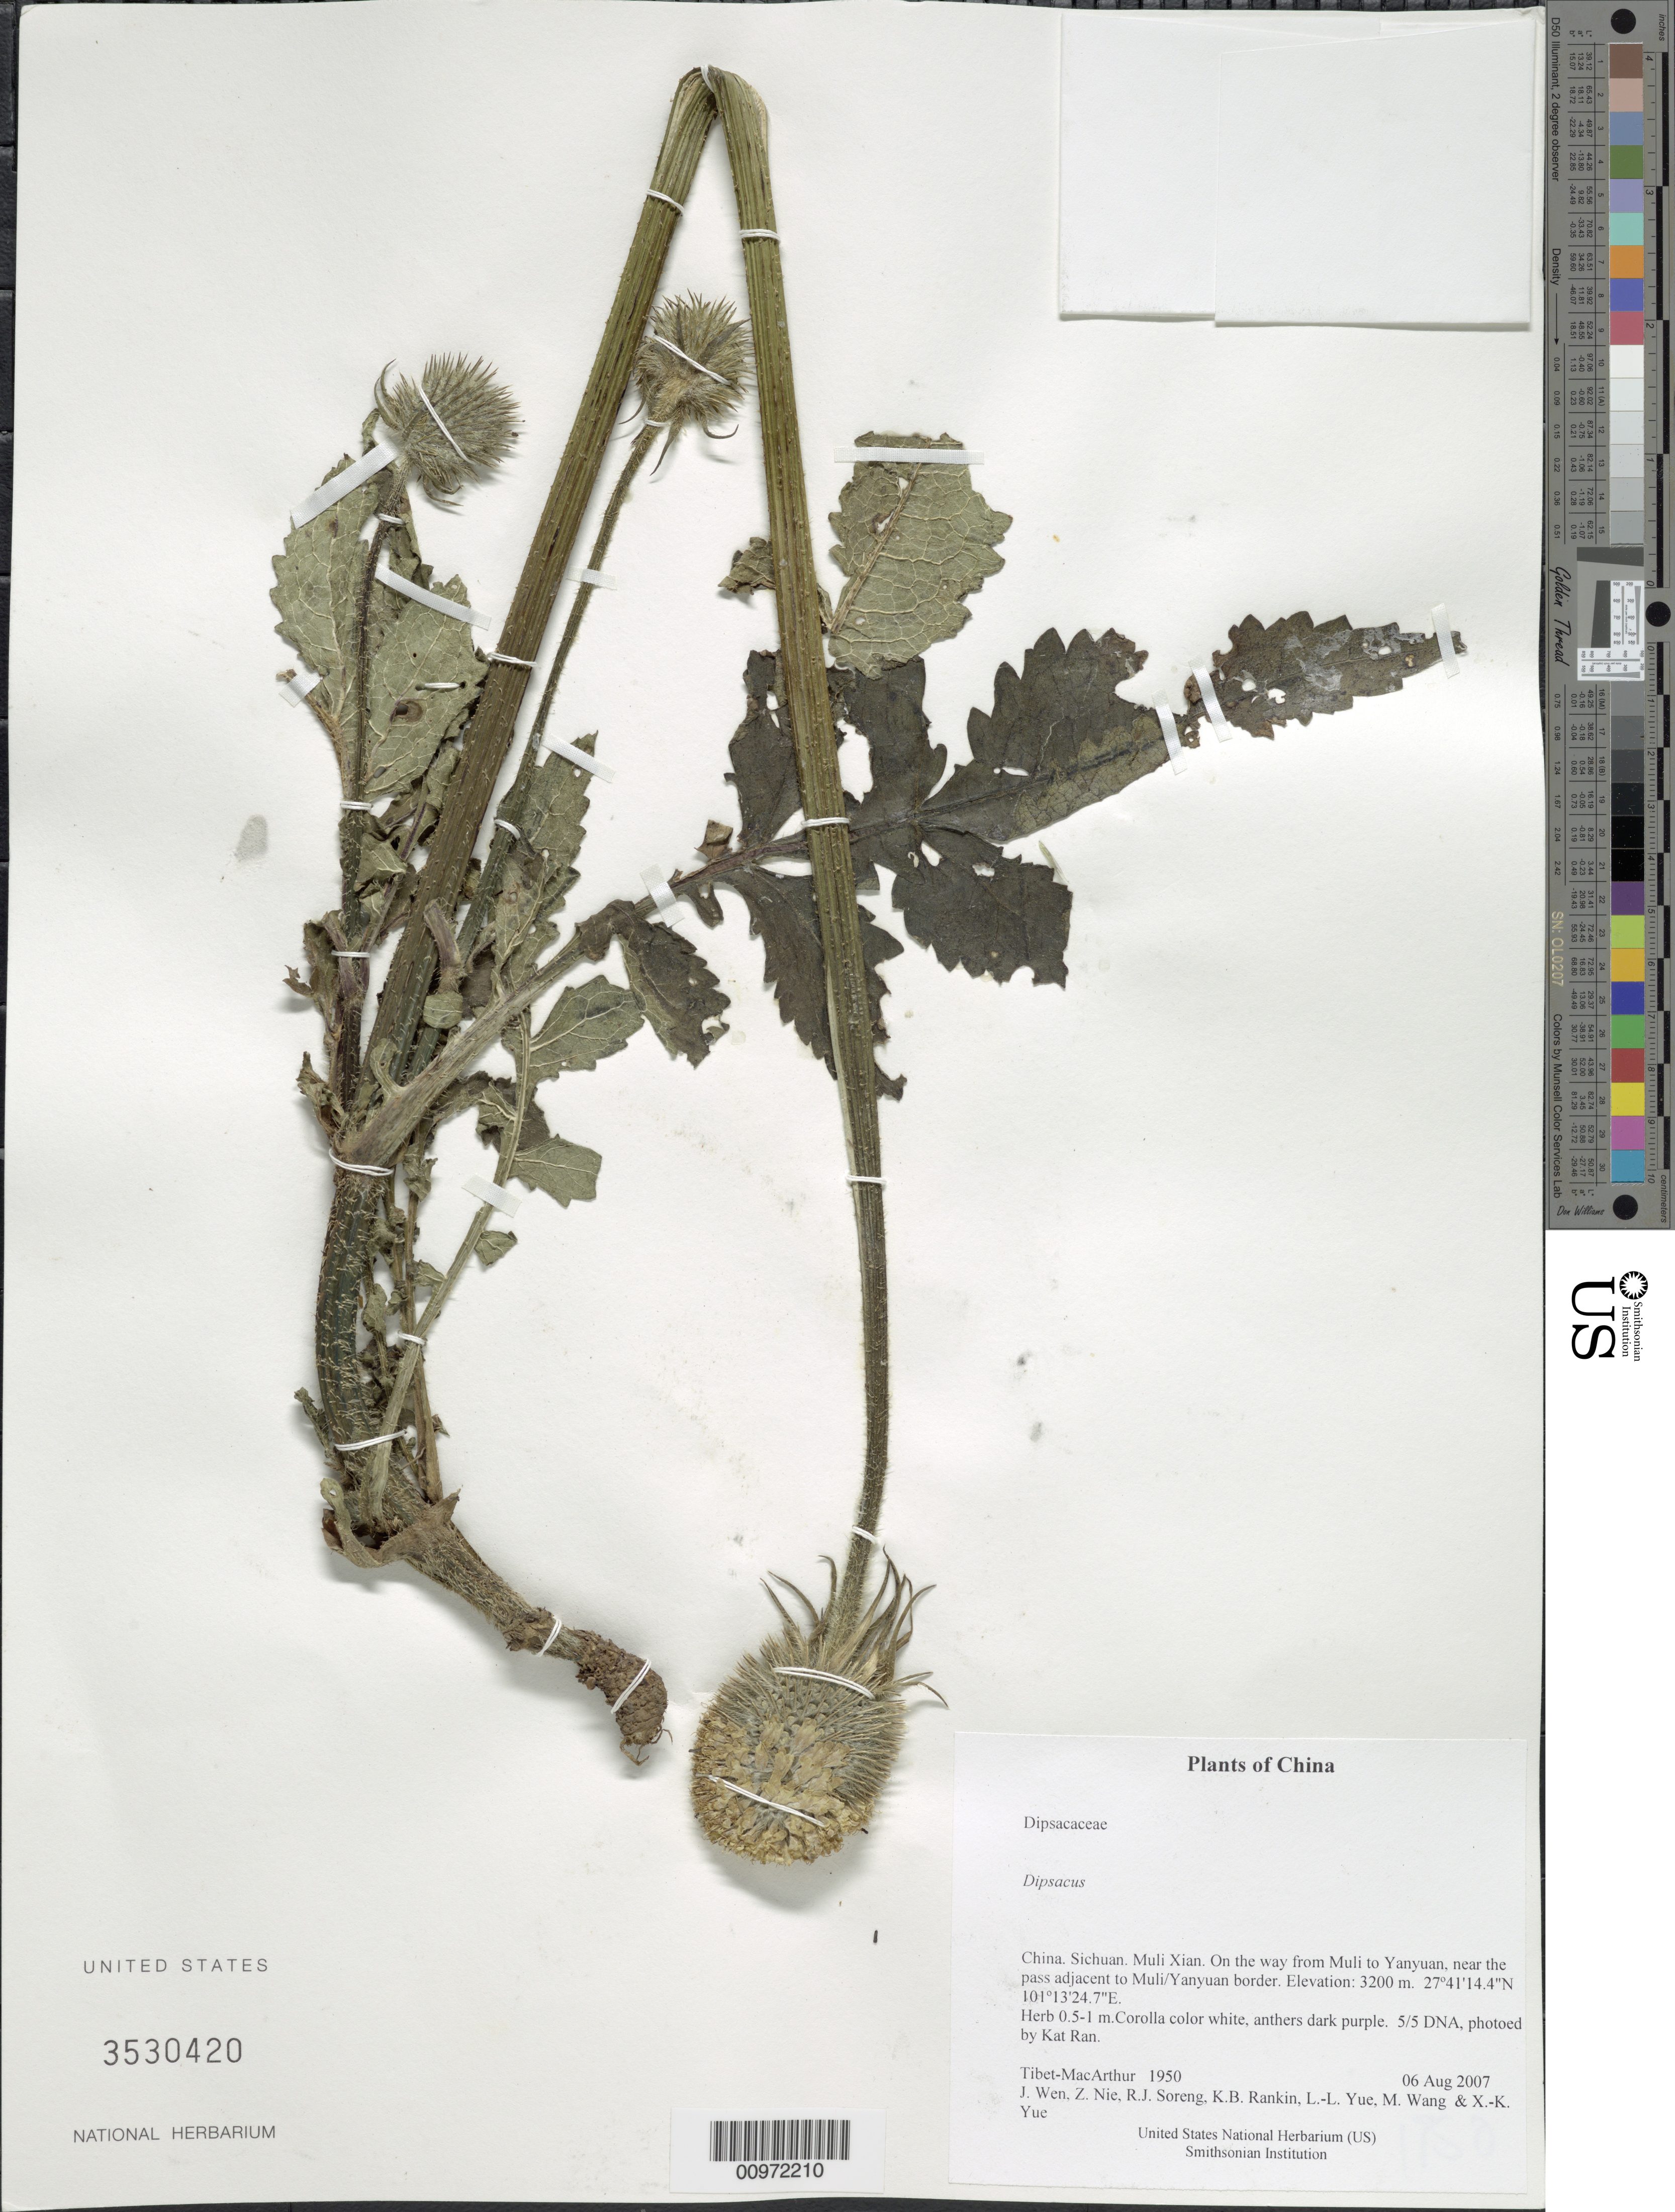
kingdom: Plantae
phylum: Tracheophyta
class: Magnoliopsida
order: Dipsacales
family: Caprifoliaceae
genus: Dipsacus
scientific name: Dipsacus sp.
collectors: Tibet-MacArthur, J. Wen, Z. Nie, R. J. Soreng, K. Rankin, L. Yue, M. Wang & X. Yue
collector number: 1950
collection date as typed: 06 Aug 2007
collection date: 2007-08-06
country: China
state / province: Sichuan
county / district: Muli Xian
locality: On the way from Muli to Yanyuan, near the pass adjacent to Muli/Yanyuan border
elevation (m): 3200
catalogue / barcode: US 3530420